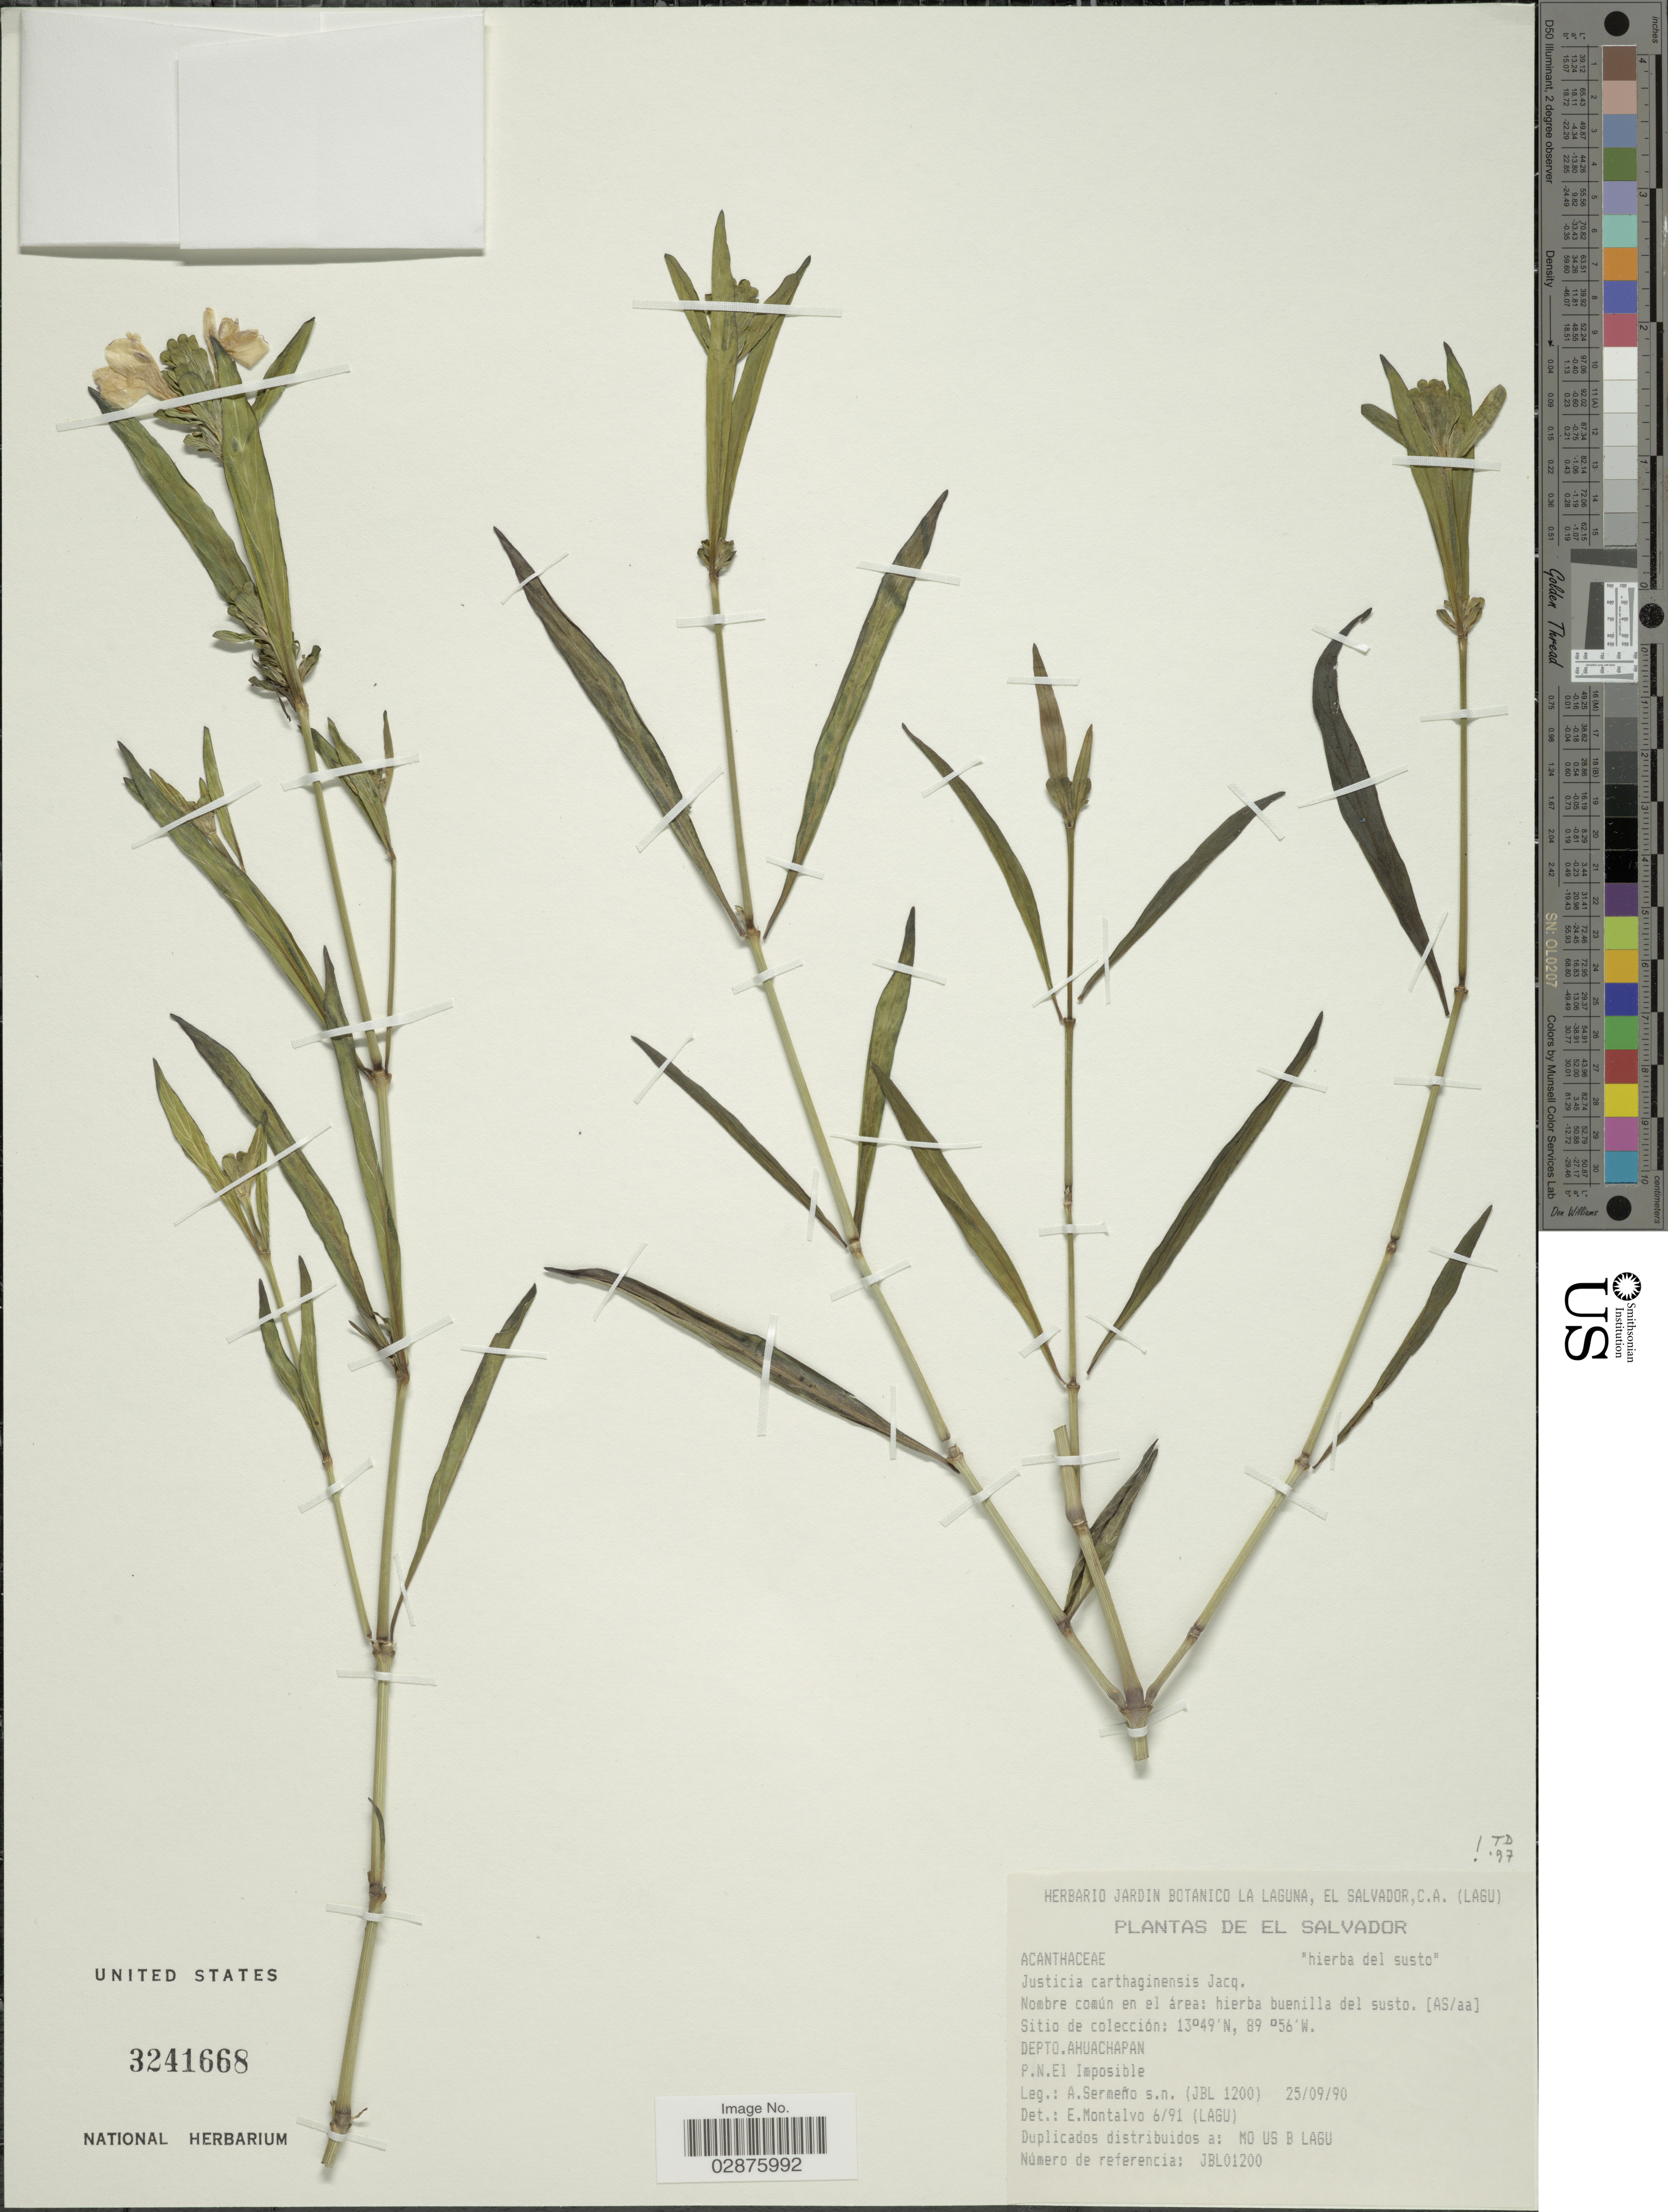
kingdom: Plantae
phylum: Tracheophyta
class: Magnoliopsida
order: Lamiales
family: Acanthaceae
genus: Justicia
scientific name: Justicia carthaginensis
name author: Jacq.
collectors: A. Sermeno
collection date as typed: Transcribed d/m/y: 25/9/90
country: El Salvador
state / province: Ahuachapan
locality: Depto. Ahuachapán, P.N. El Imposible.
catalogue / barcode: US 3241668